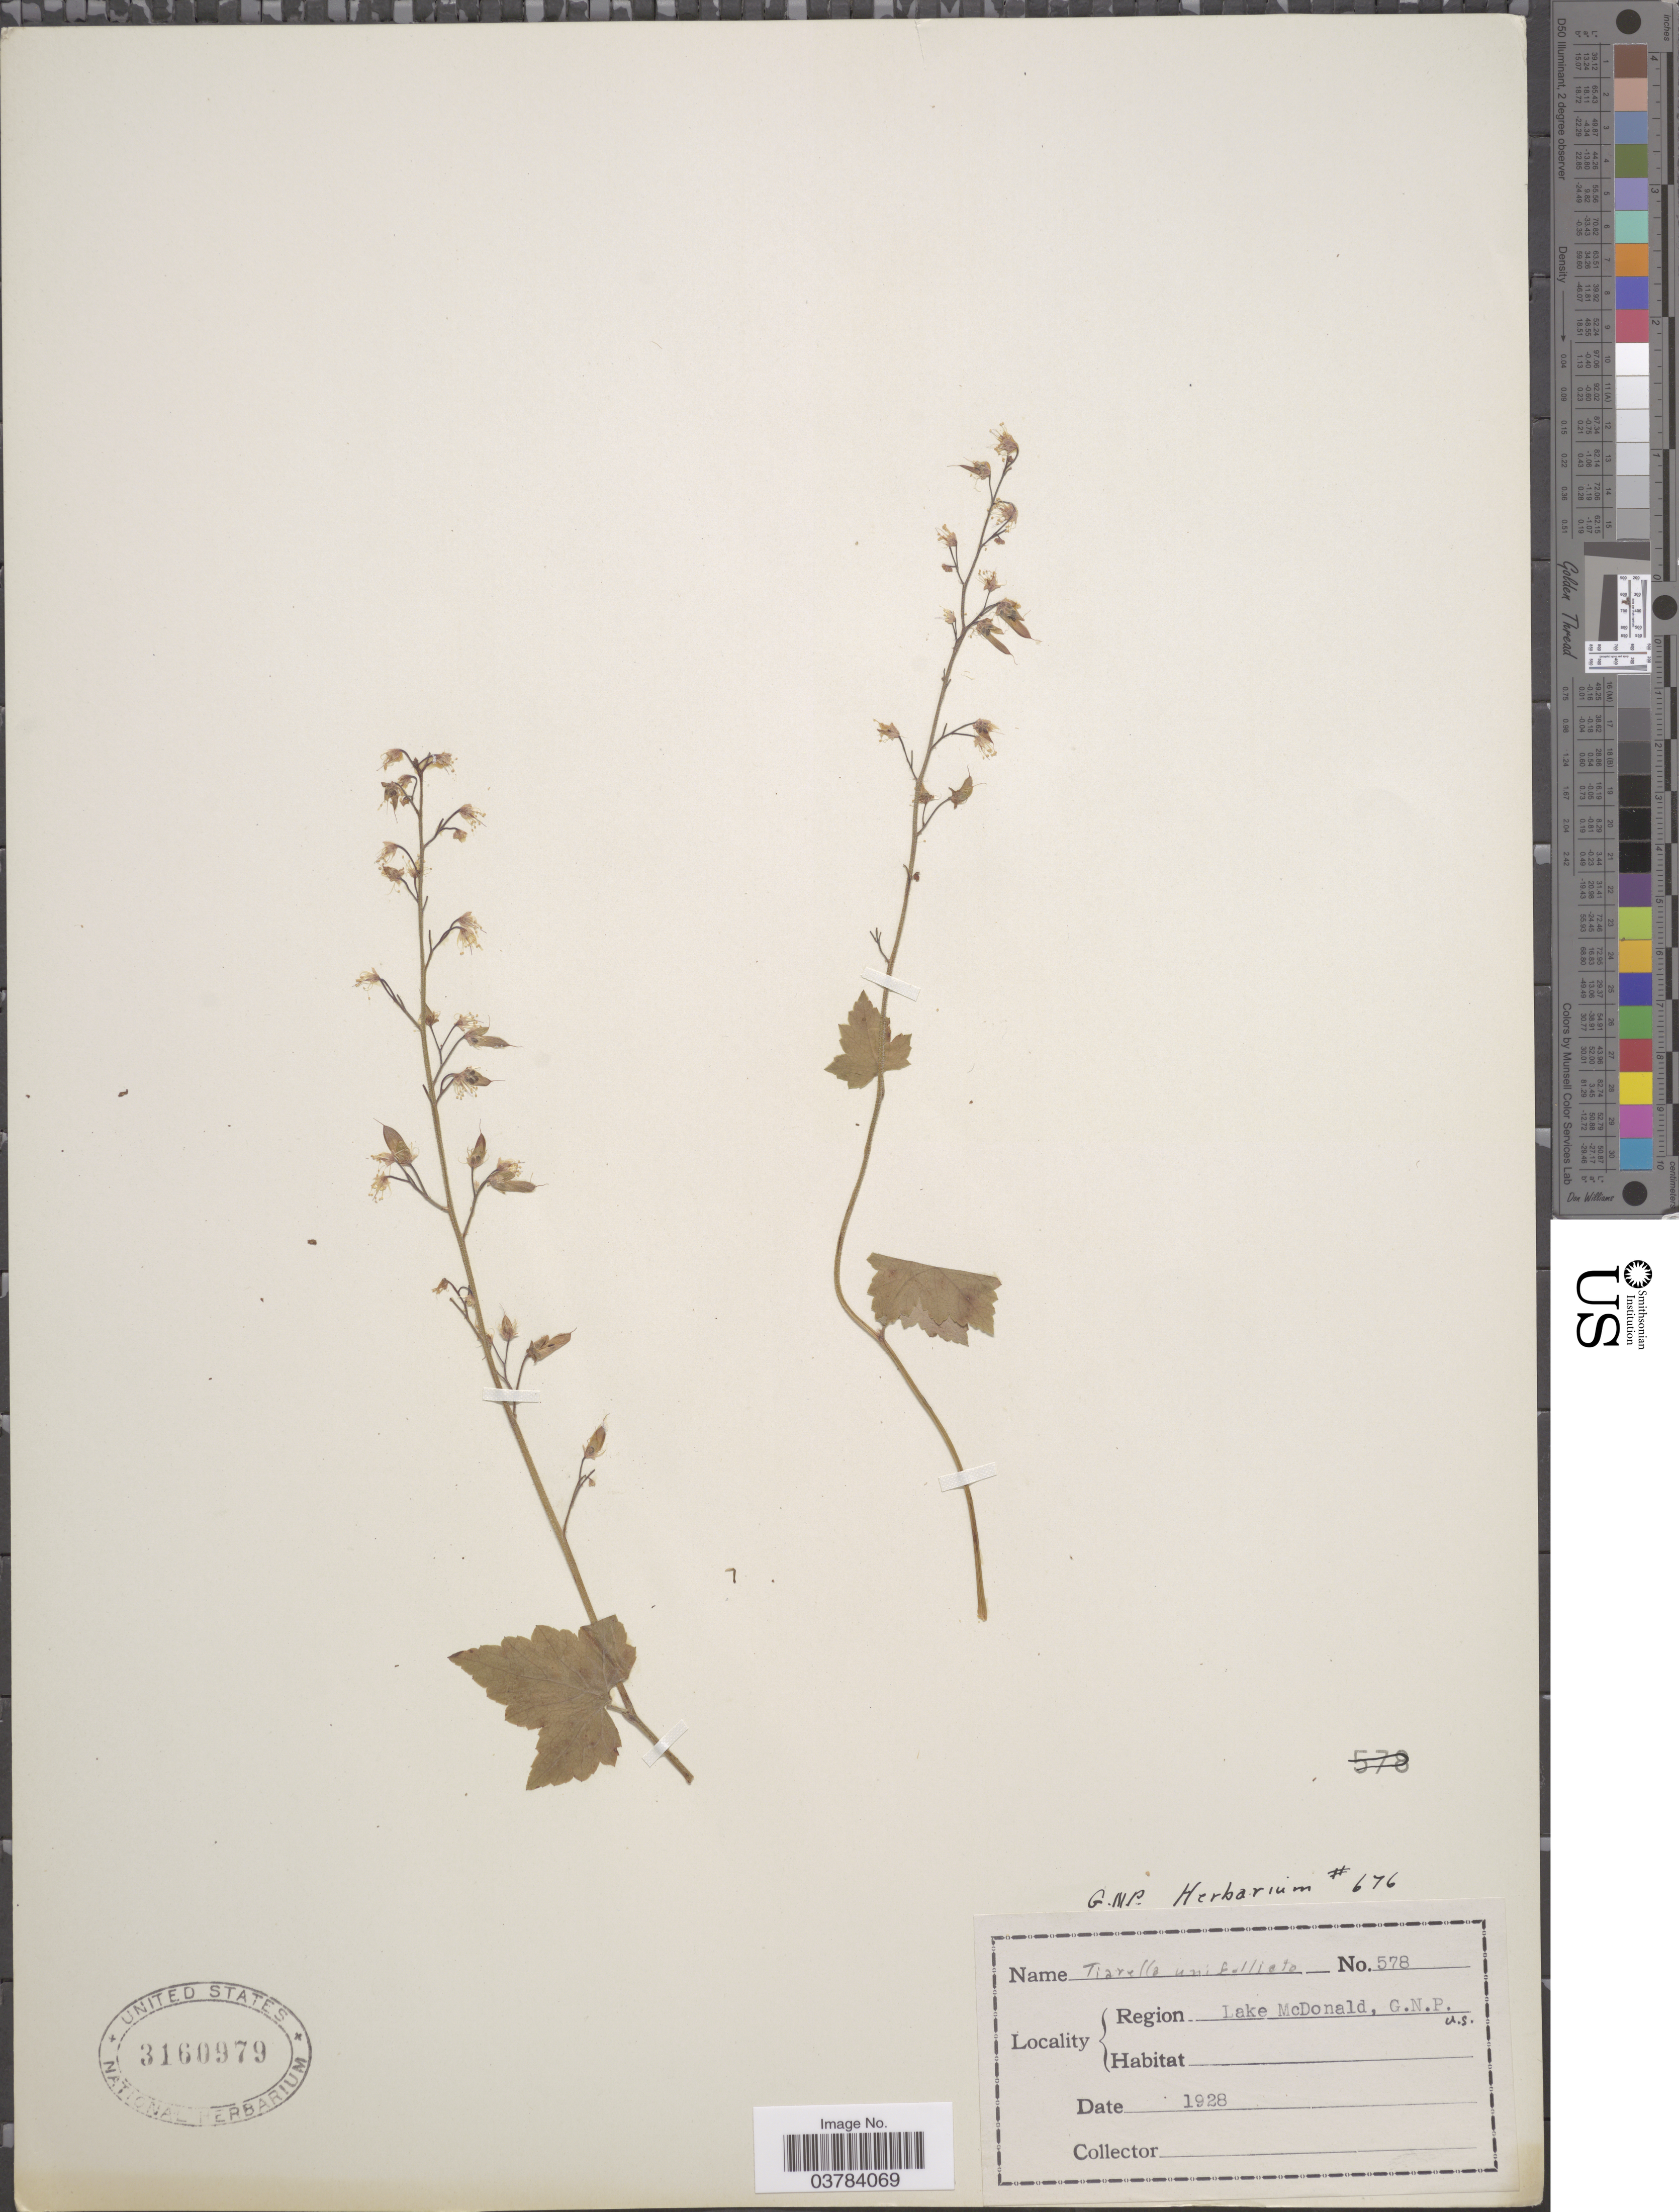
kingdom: Plantae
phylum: Tracheophyta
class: Magnoliopsida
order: Saxifragales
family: Saxifragaceae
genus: Tiarella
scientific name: Tiarella unifoliata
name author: Hook.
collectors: ex herb. G. N. P.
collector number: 676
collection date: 1928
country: United States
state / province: Montana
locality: Region lake McDonald, G.N.P. U.S.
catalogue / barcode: US 3160979